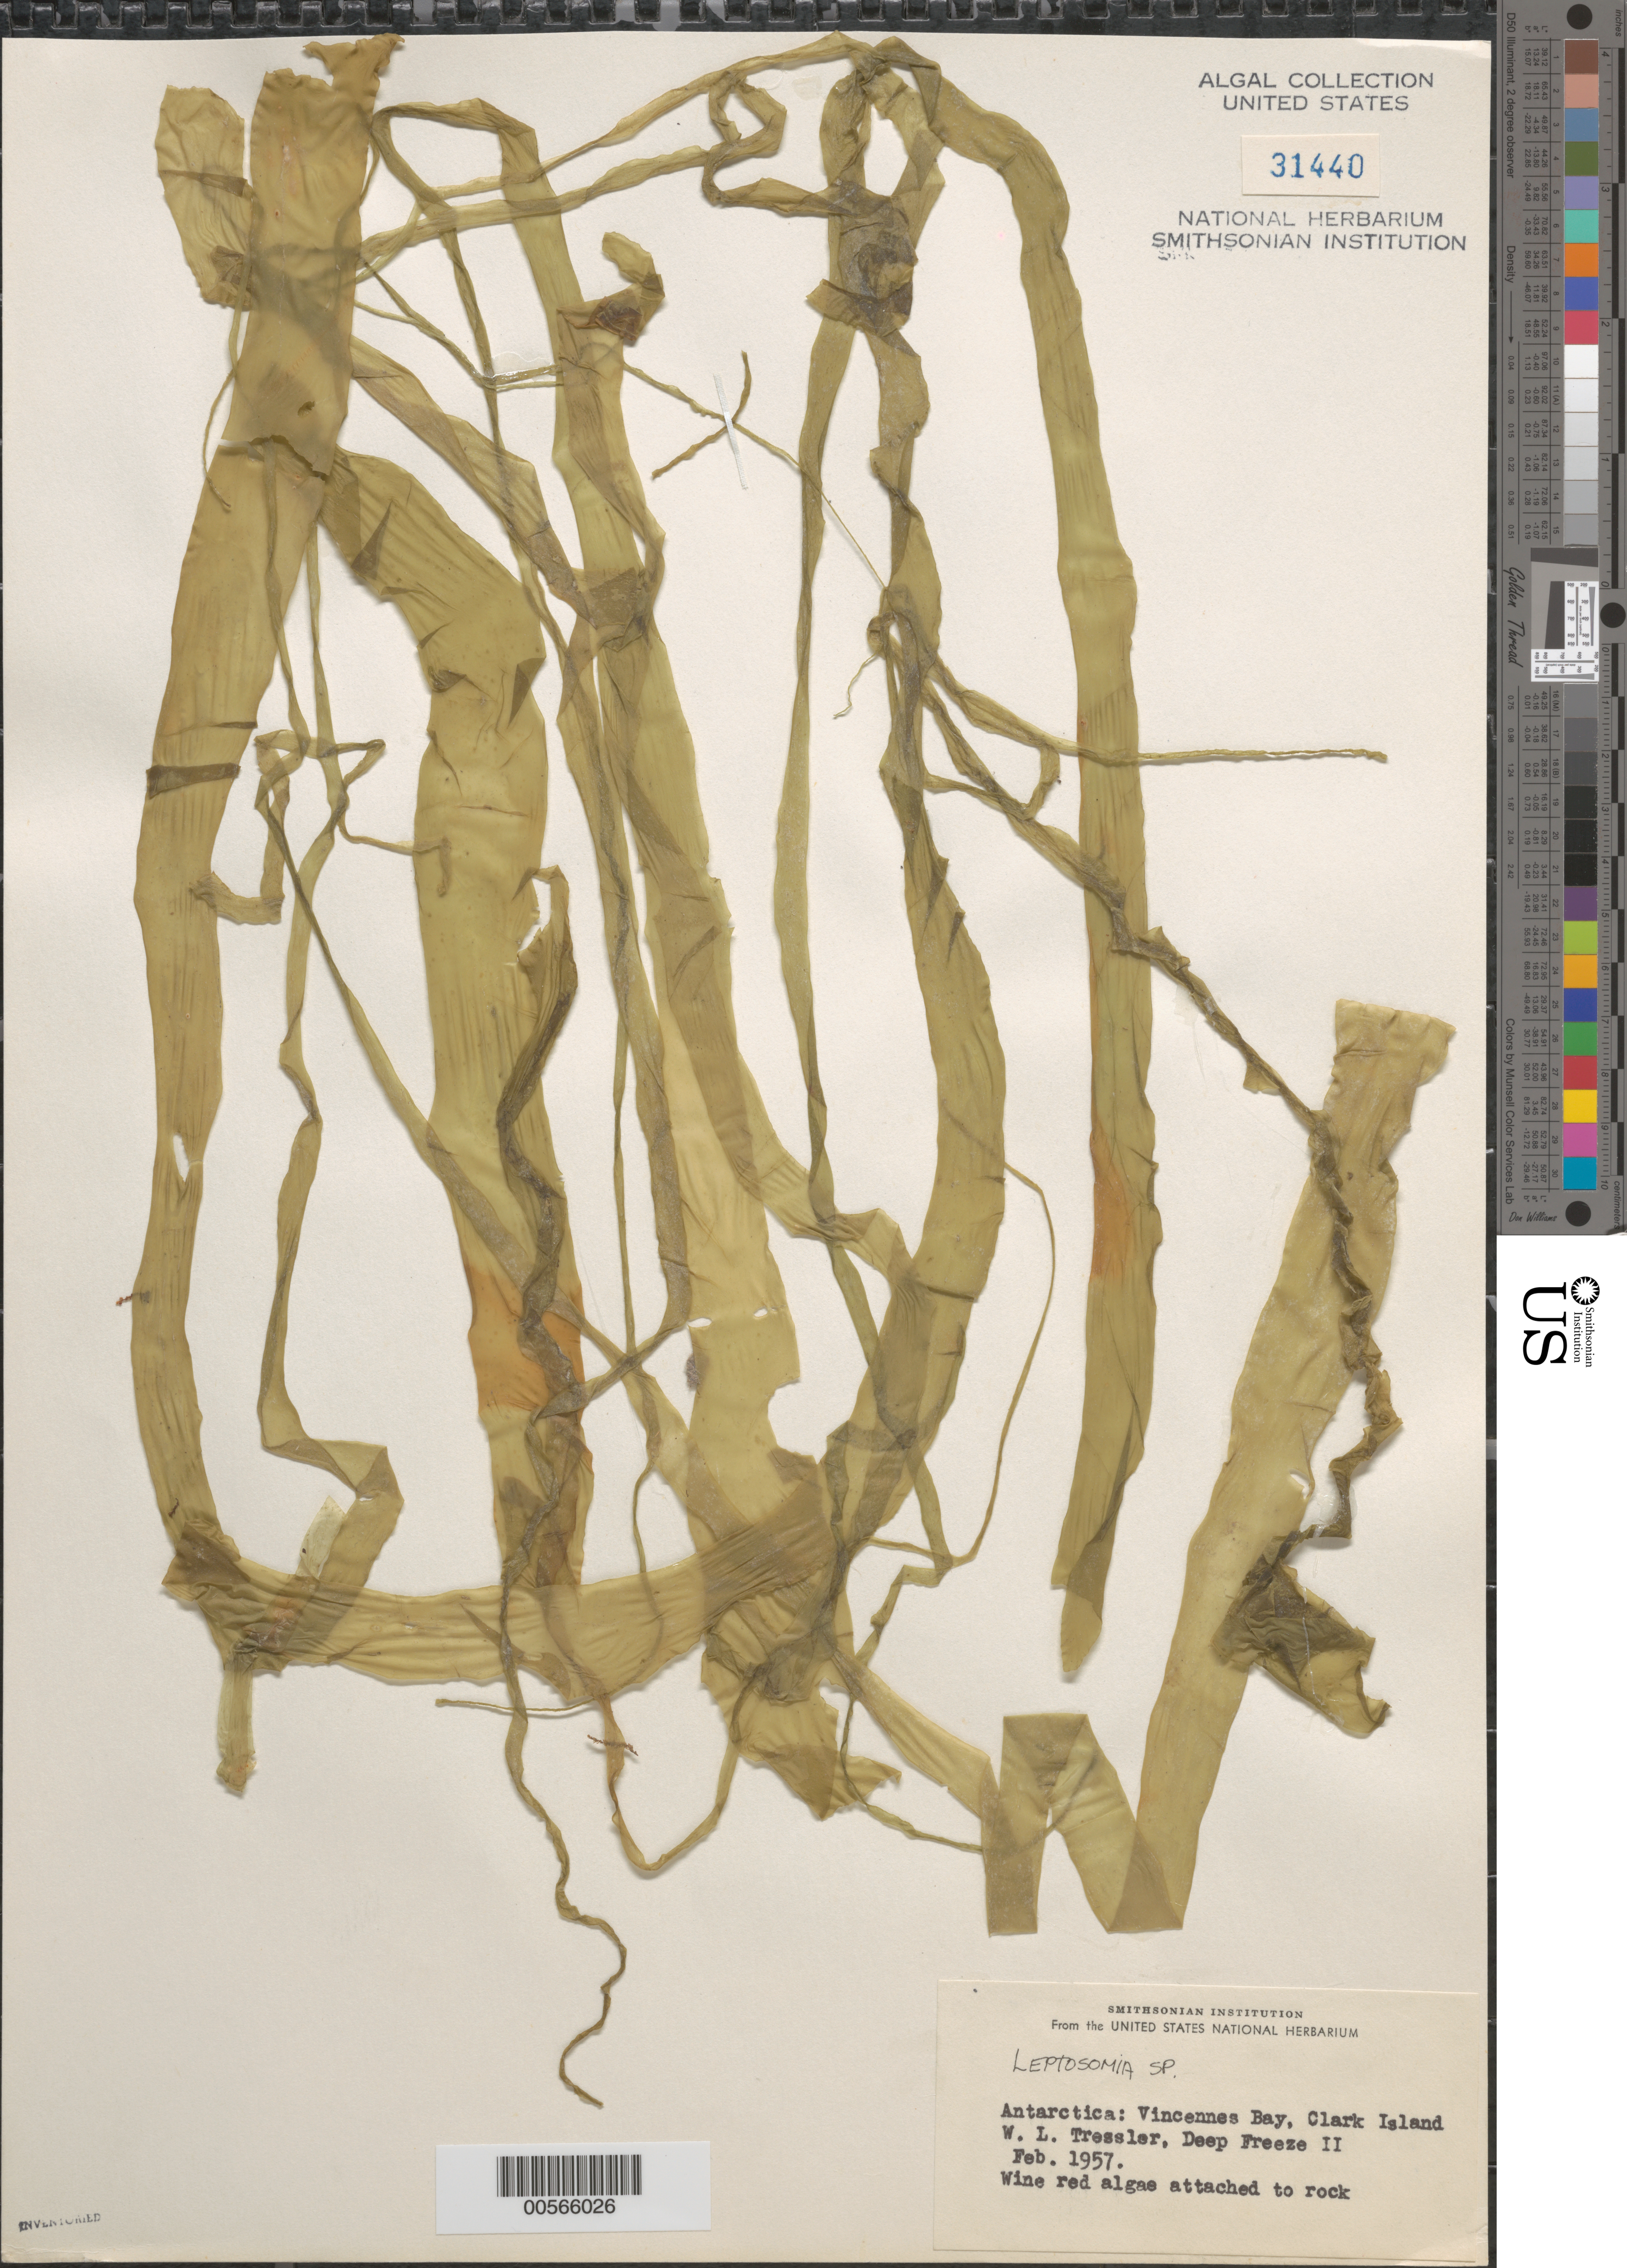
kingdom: Plantae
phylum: Rhodophyta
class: Florideophyceae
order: Rhodymeniales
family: Rhodymeniaceae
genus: Leptosomia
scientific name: Leptosomia sp.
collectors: W. Tressler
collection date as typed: Feb 1957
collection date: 1957-02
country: Antarctica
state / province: Wilkes Land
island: Clark Island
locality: Vincennes Bay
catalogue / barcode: US 31440